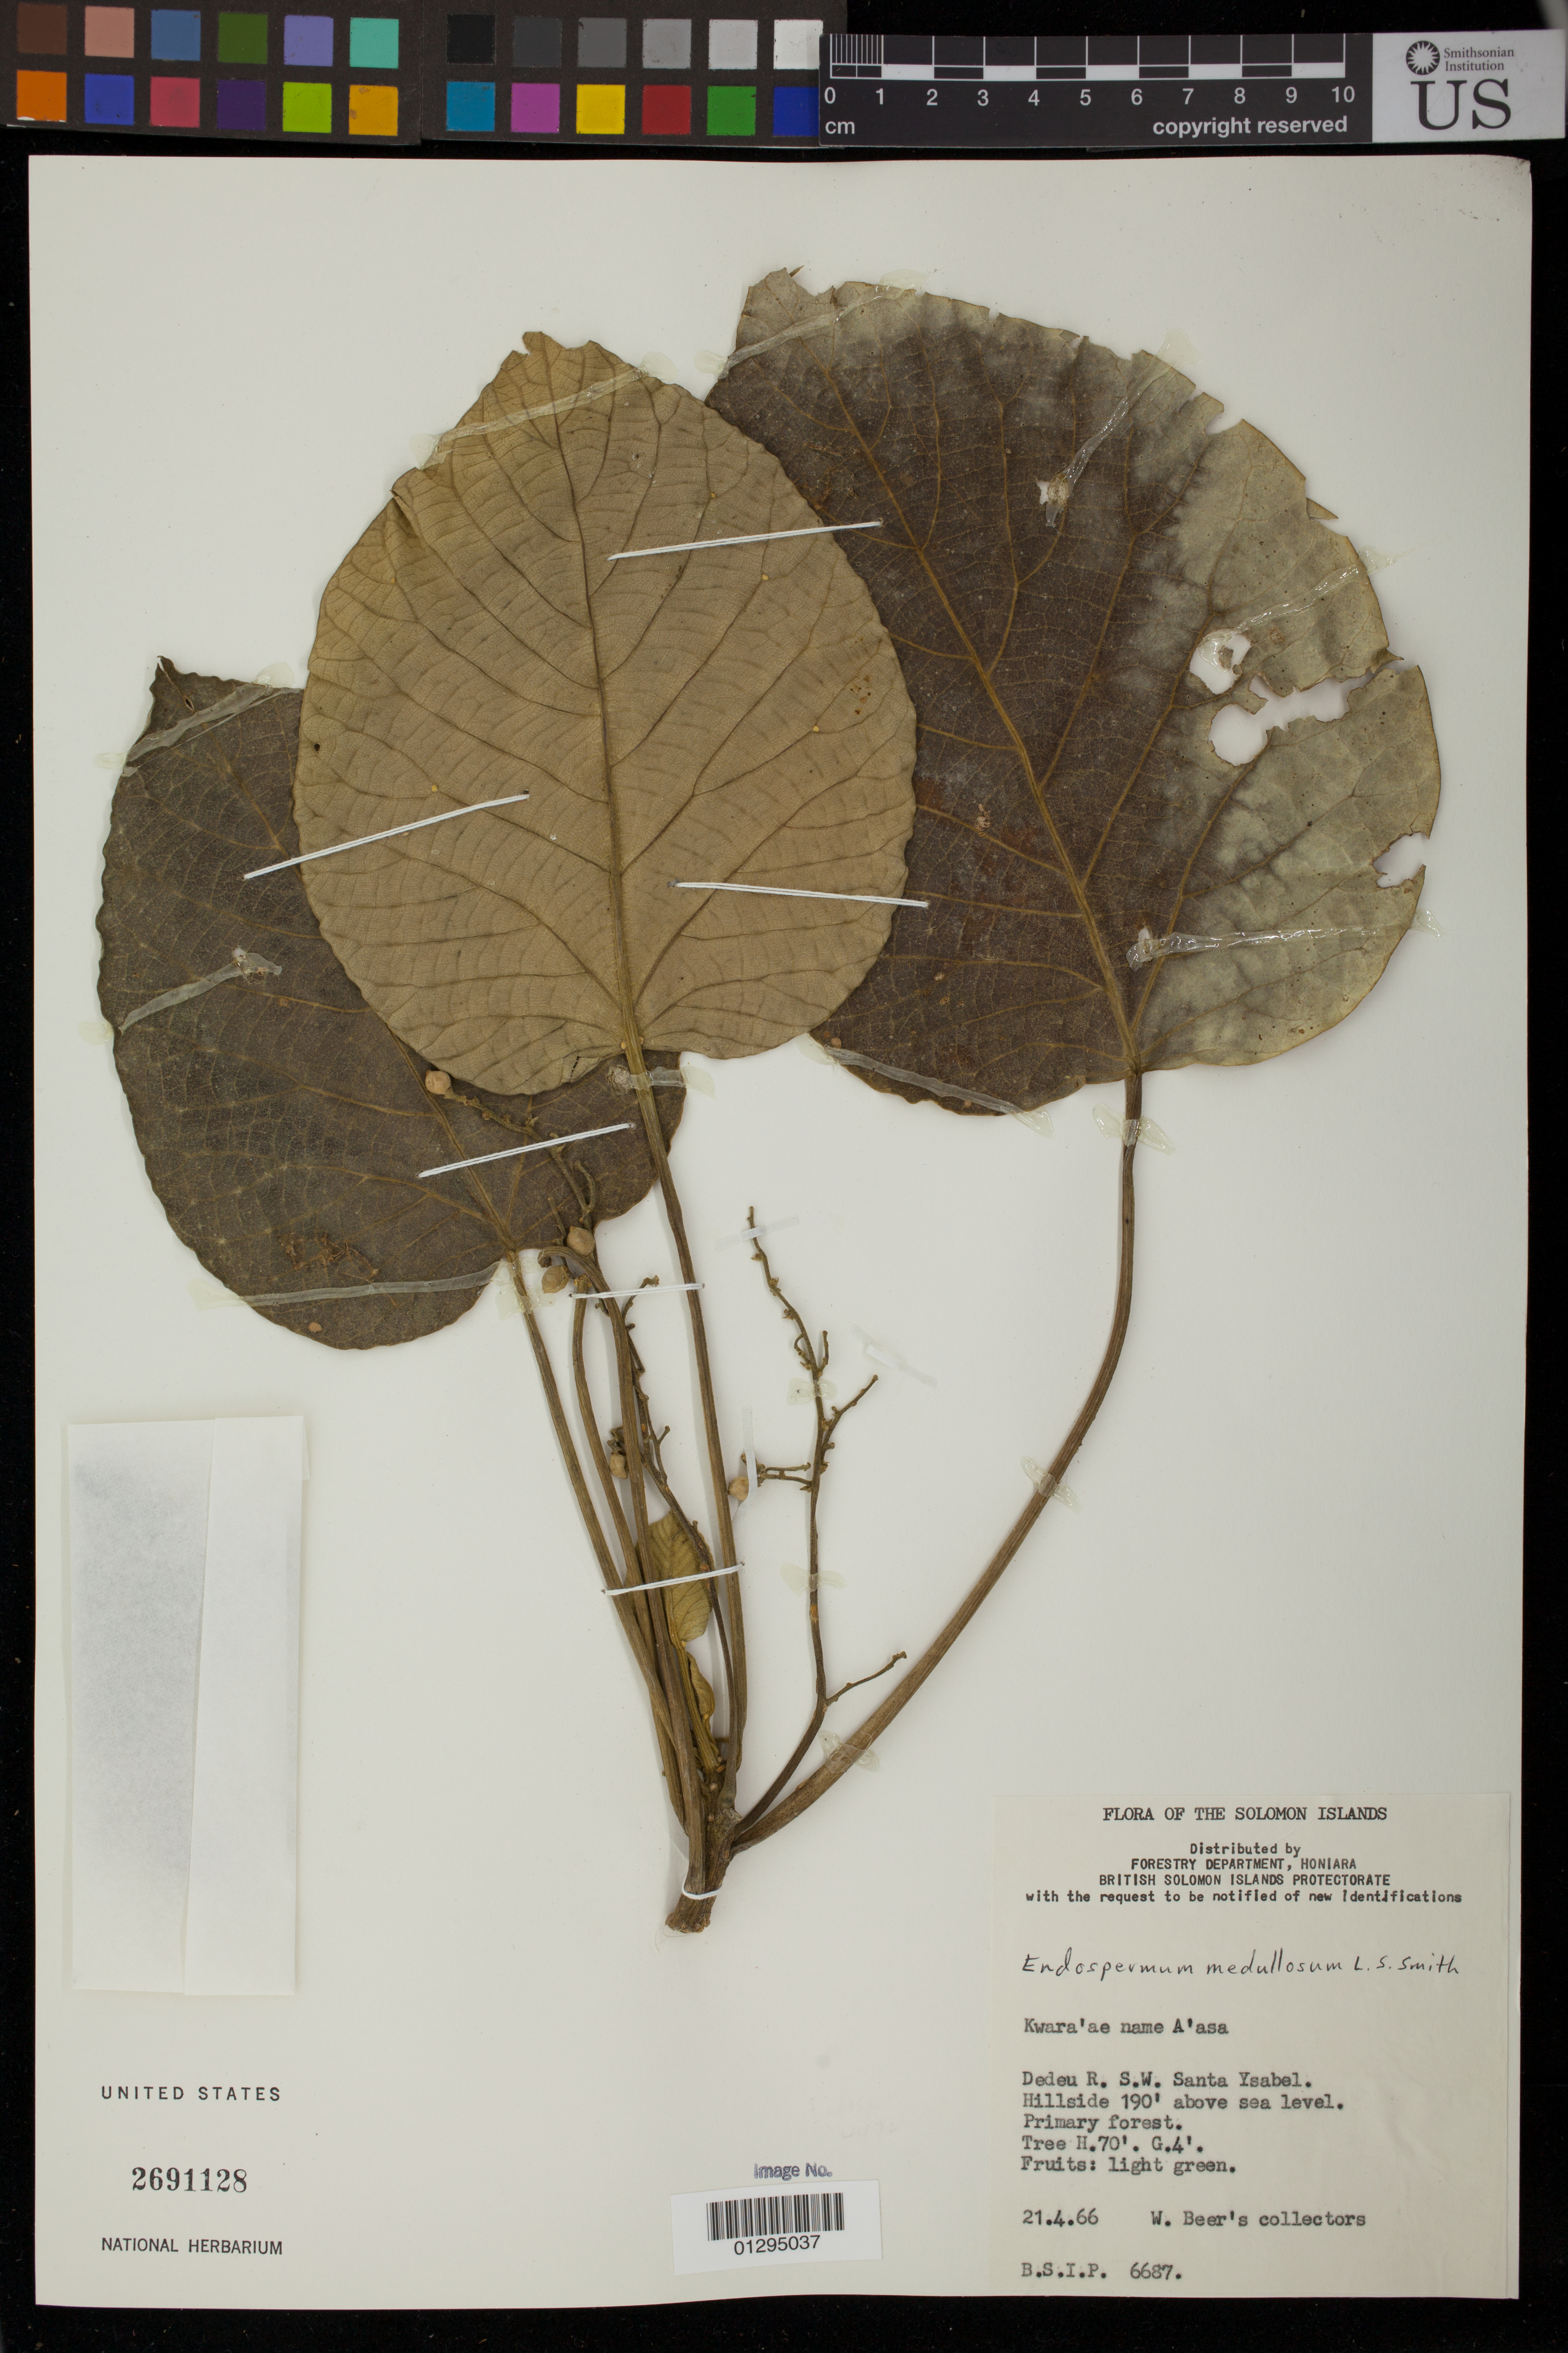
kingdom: Plantae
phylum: Tracheophyta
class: Magnoliopsida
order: Malpighiales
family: Euphorbiaceae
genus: Endospermum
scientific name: Endospermum medullosum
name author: L.S. Sm.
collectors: Beer's collectors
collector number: B.S.I.P. 6687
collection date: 1966-04-21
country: Solomon Islands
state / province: Solomon Islands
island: Santa Isabel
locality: Dedeu R. S.W. Santa Ysabel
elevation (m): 58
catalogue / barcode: US 2691128